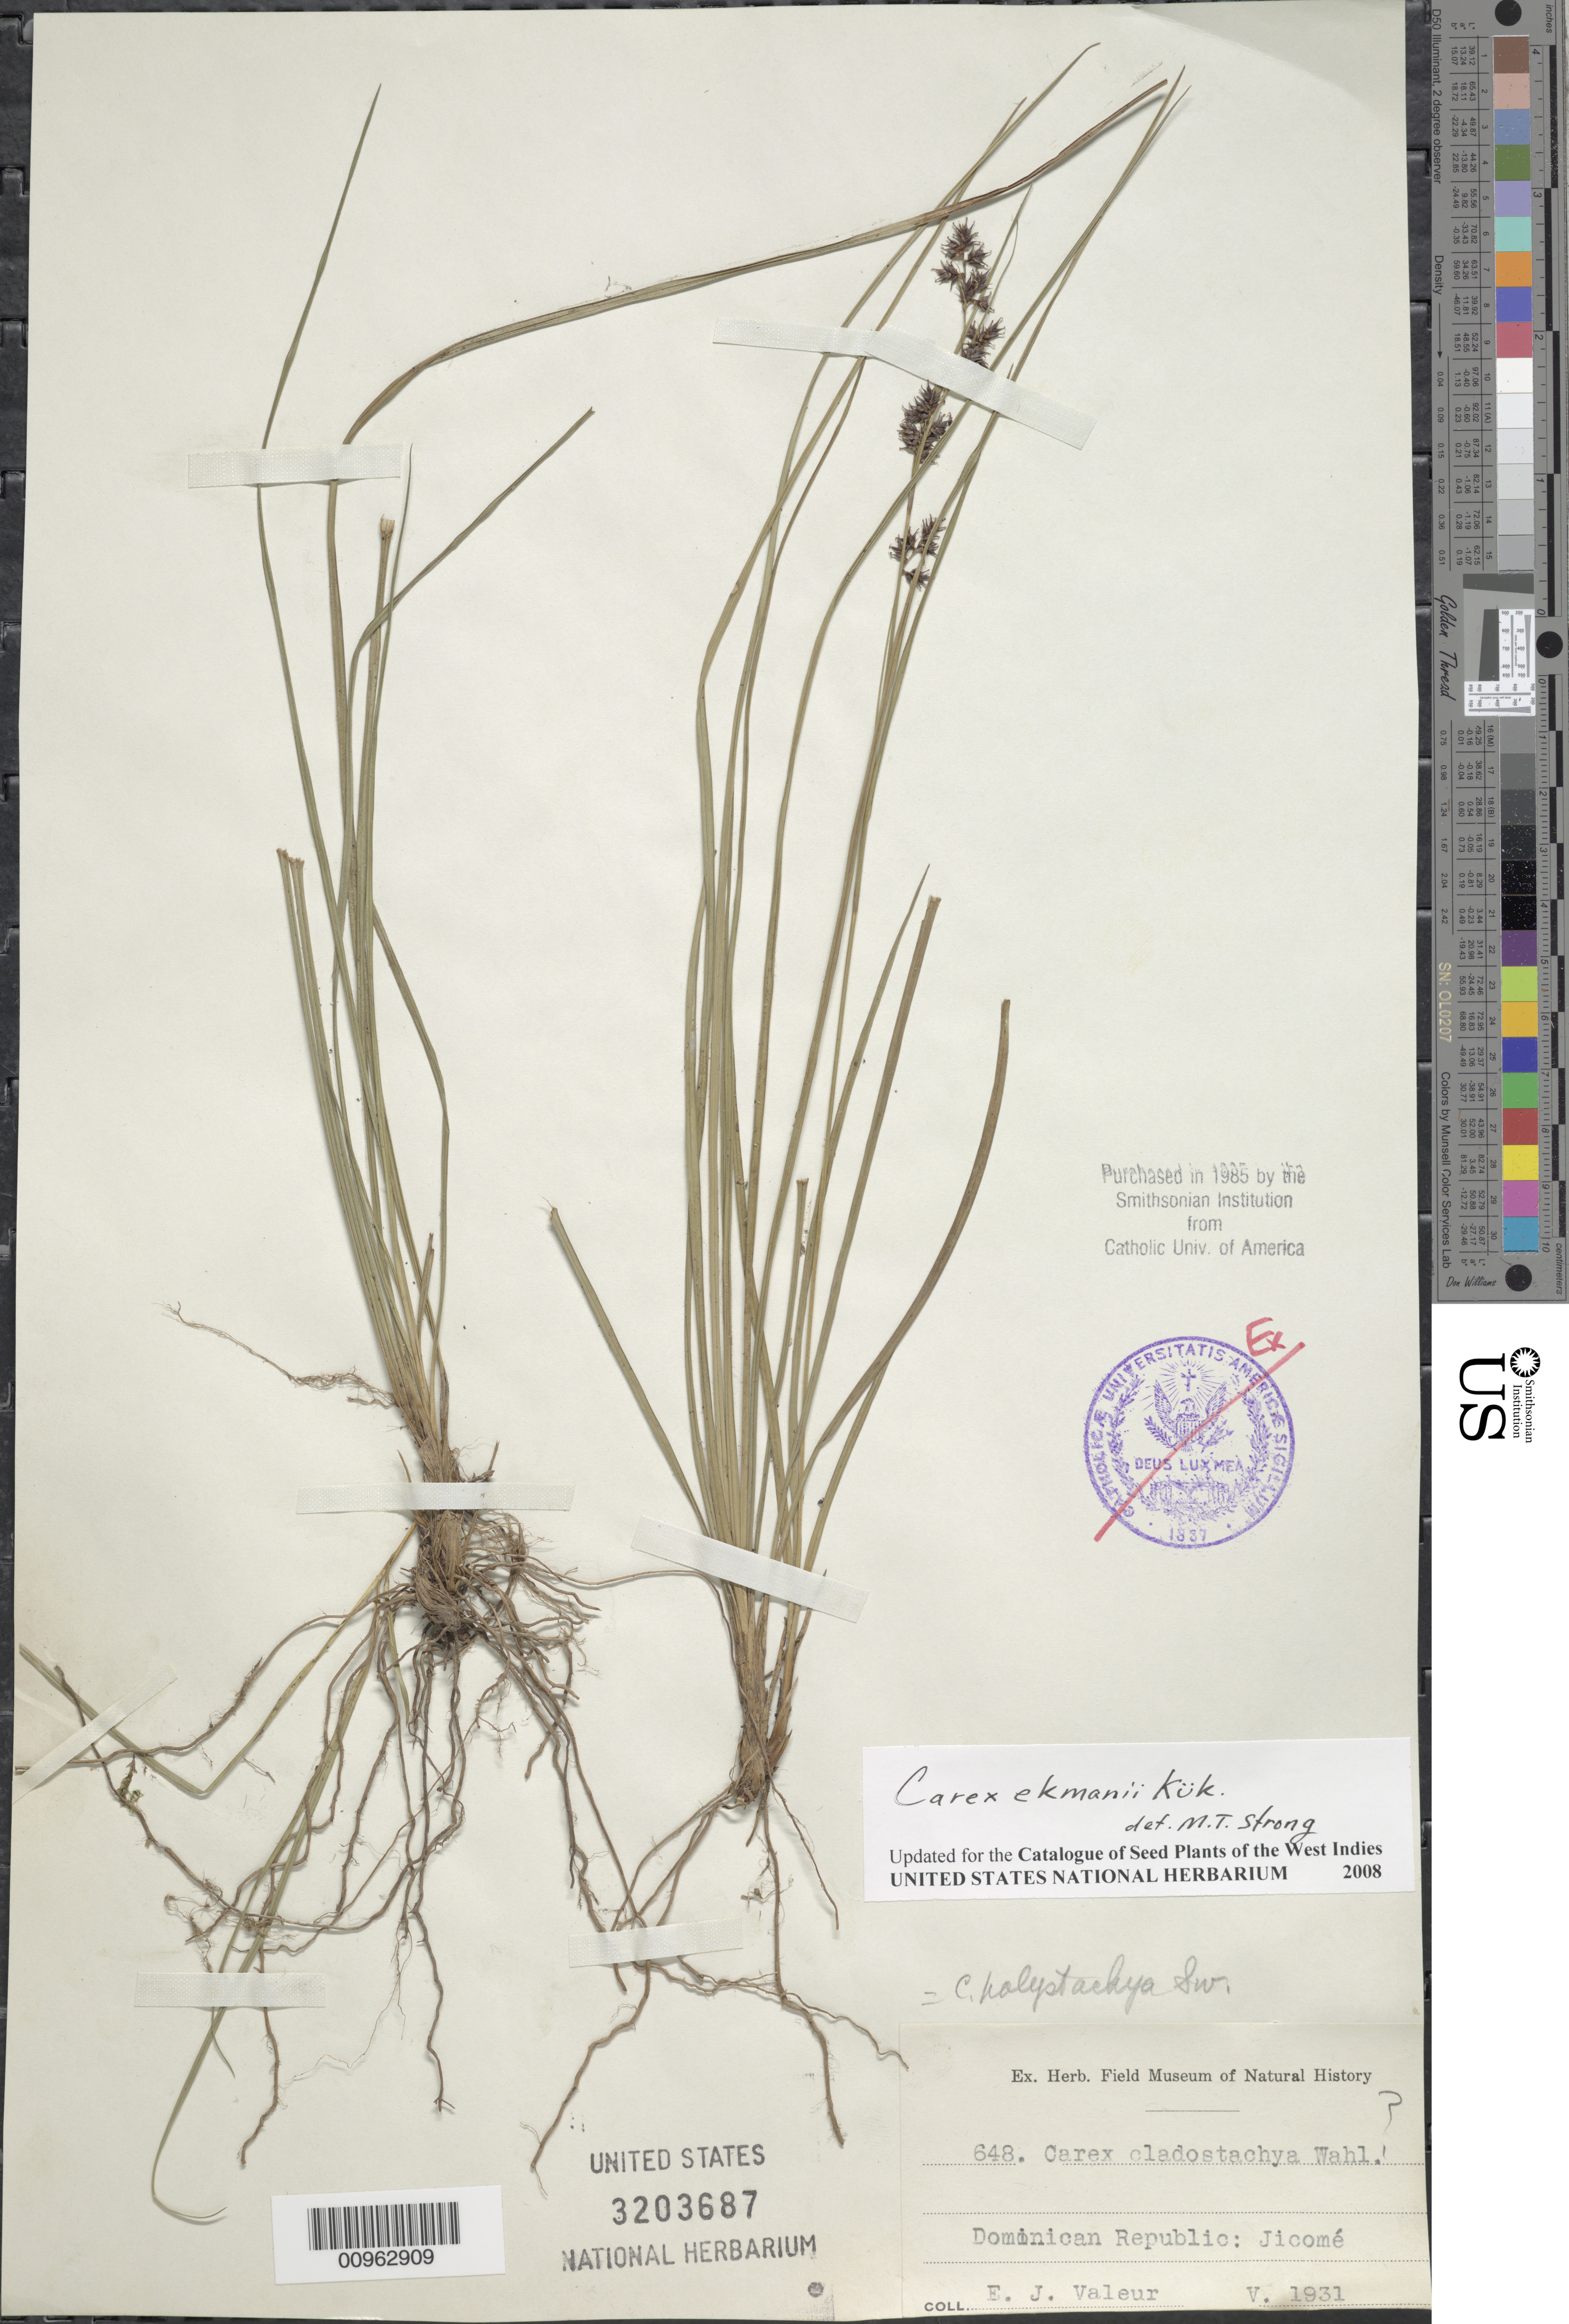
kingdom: Plantae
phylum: Tracheophyta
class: Liliopsida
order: Poales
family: Cyperaceae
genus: Carex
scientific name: Carex ekmanii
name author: Kük.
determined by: Strong, M. T., (US), Smithsonian Institution - National Museum of Natural History (UNITED STATES)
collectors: E. Valeur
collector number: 648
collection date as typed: May 1931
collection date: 1931-05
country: Dominican Republic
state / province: Santiago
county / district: San José de las Matas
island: Hispaniola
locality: Jicomé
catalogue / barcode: US 3203687